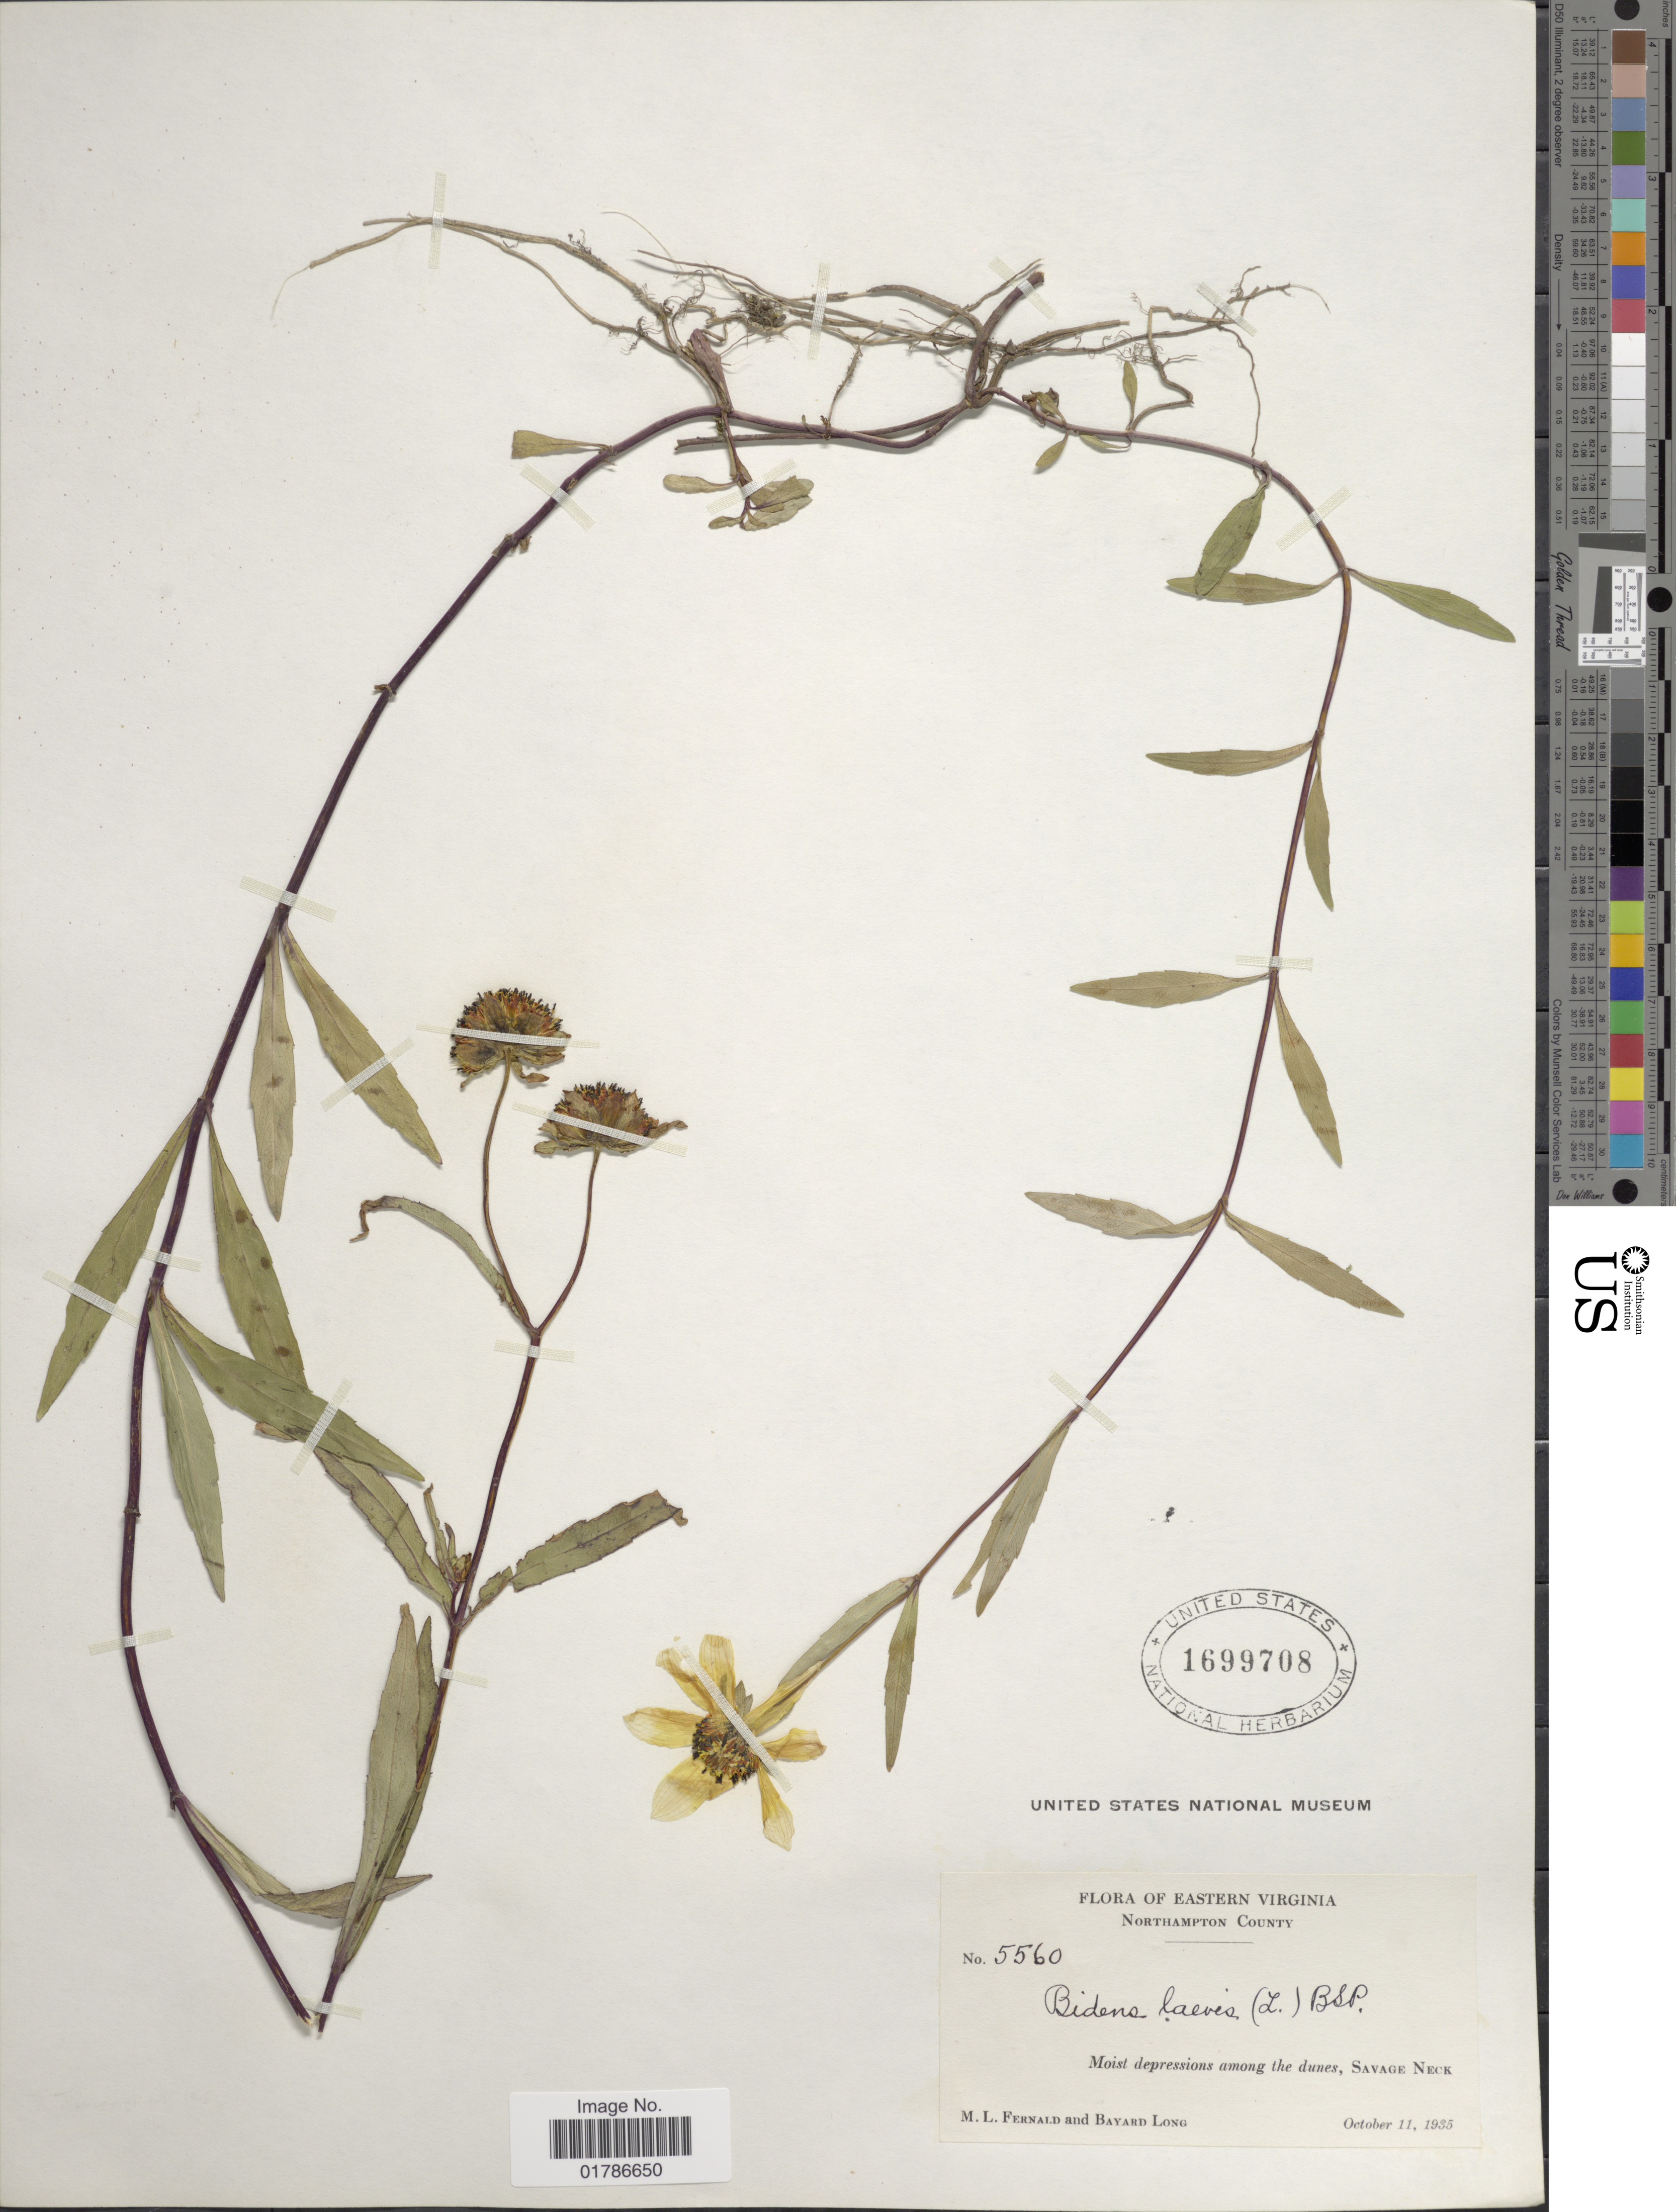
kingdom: Plantae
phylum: Tracheophyta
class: Magnoliopsida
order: Asterales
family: Asteraceae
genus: Bidens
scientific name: Bidens laevis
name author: (L.) Britton, Stearns & Poggenb.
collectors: M. L. Fernald & B. Long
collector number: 5560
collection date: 1935-10-11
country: United States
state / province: Virginia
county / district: Northampton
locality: Eastern Virginia, among the dunes, Savage Neck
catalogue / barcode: US 1699708